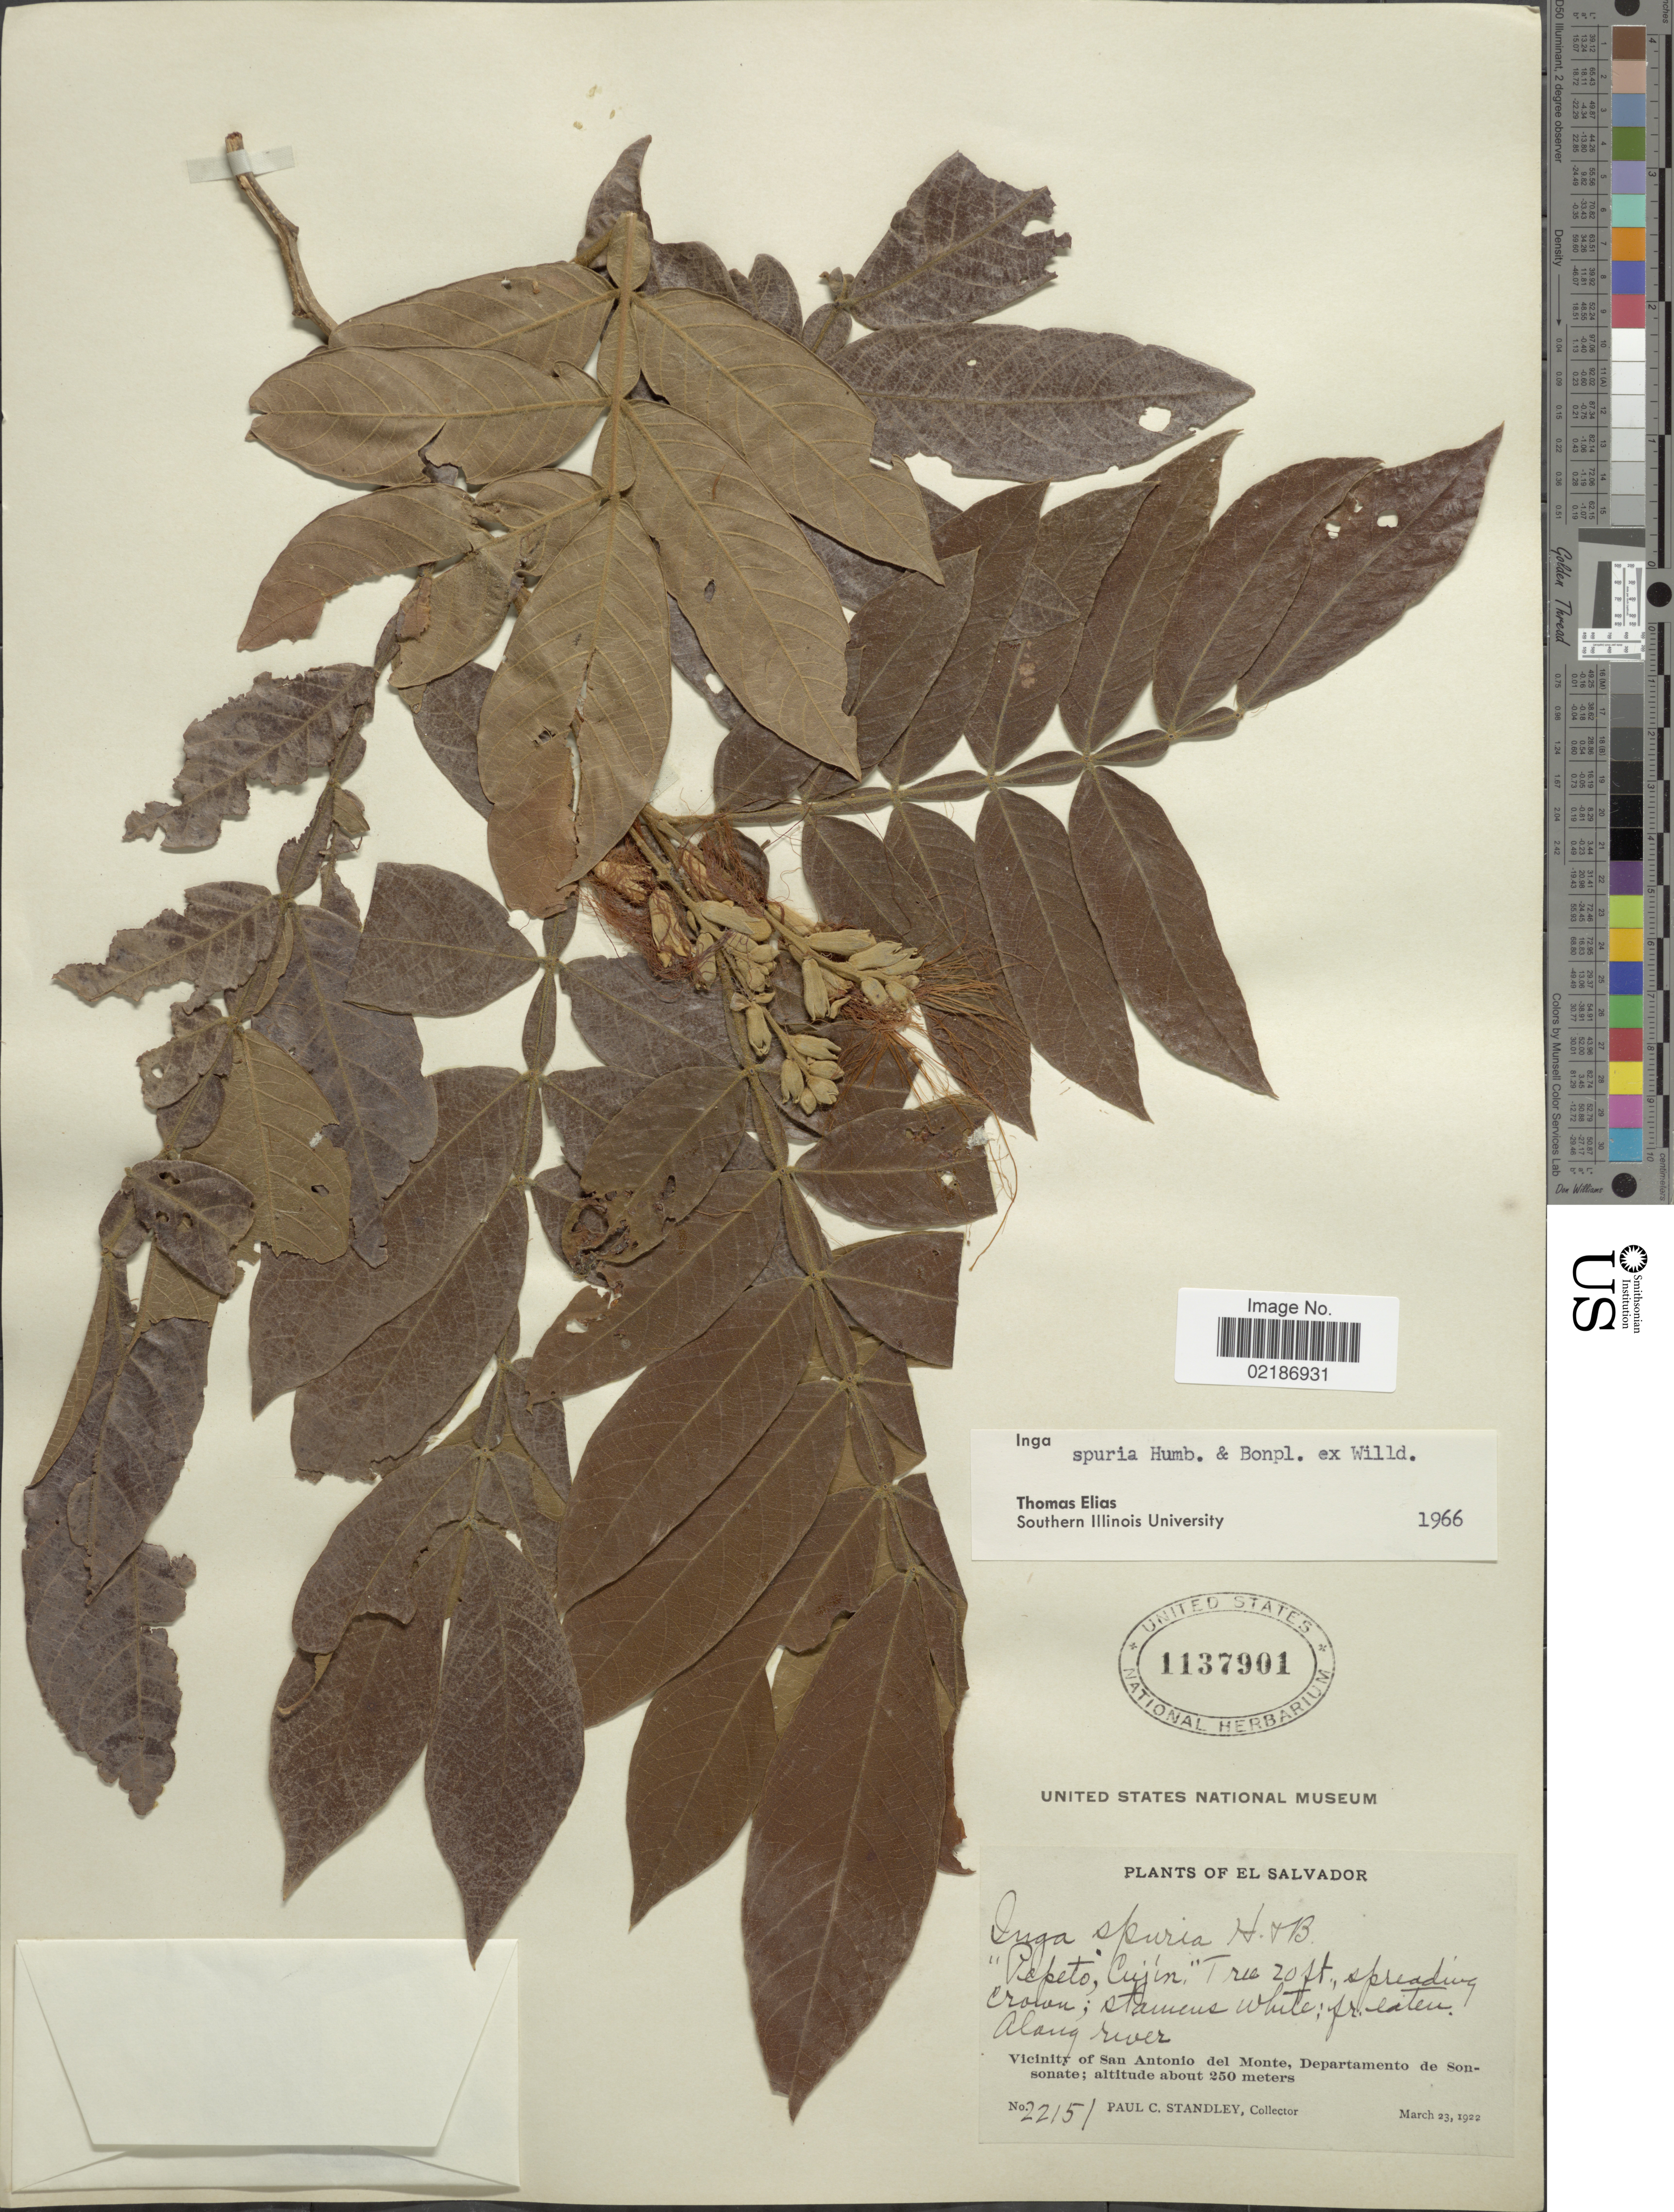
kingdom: Plantae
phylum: Tracheophyta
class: Magnoliopsida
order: Fabales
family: Fabaceae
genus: Inga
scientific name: Inga vera subsp. vera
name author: Willd.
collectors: P. C. Standley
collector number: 22151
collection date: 1922-03-23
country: El Salvador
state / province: Sonsonate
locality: Vicinity of San Antonio del Monte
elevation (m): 250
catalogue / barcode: US 1137901